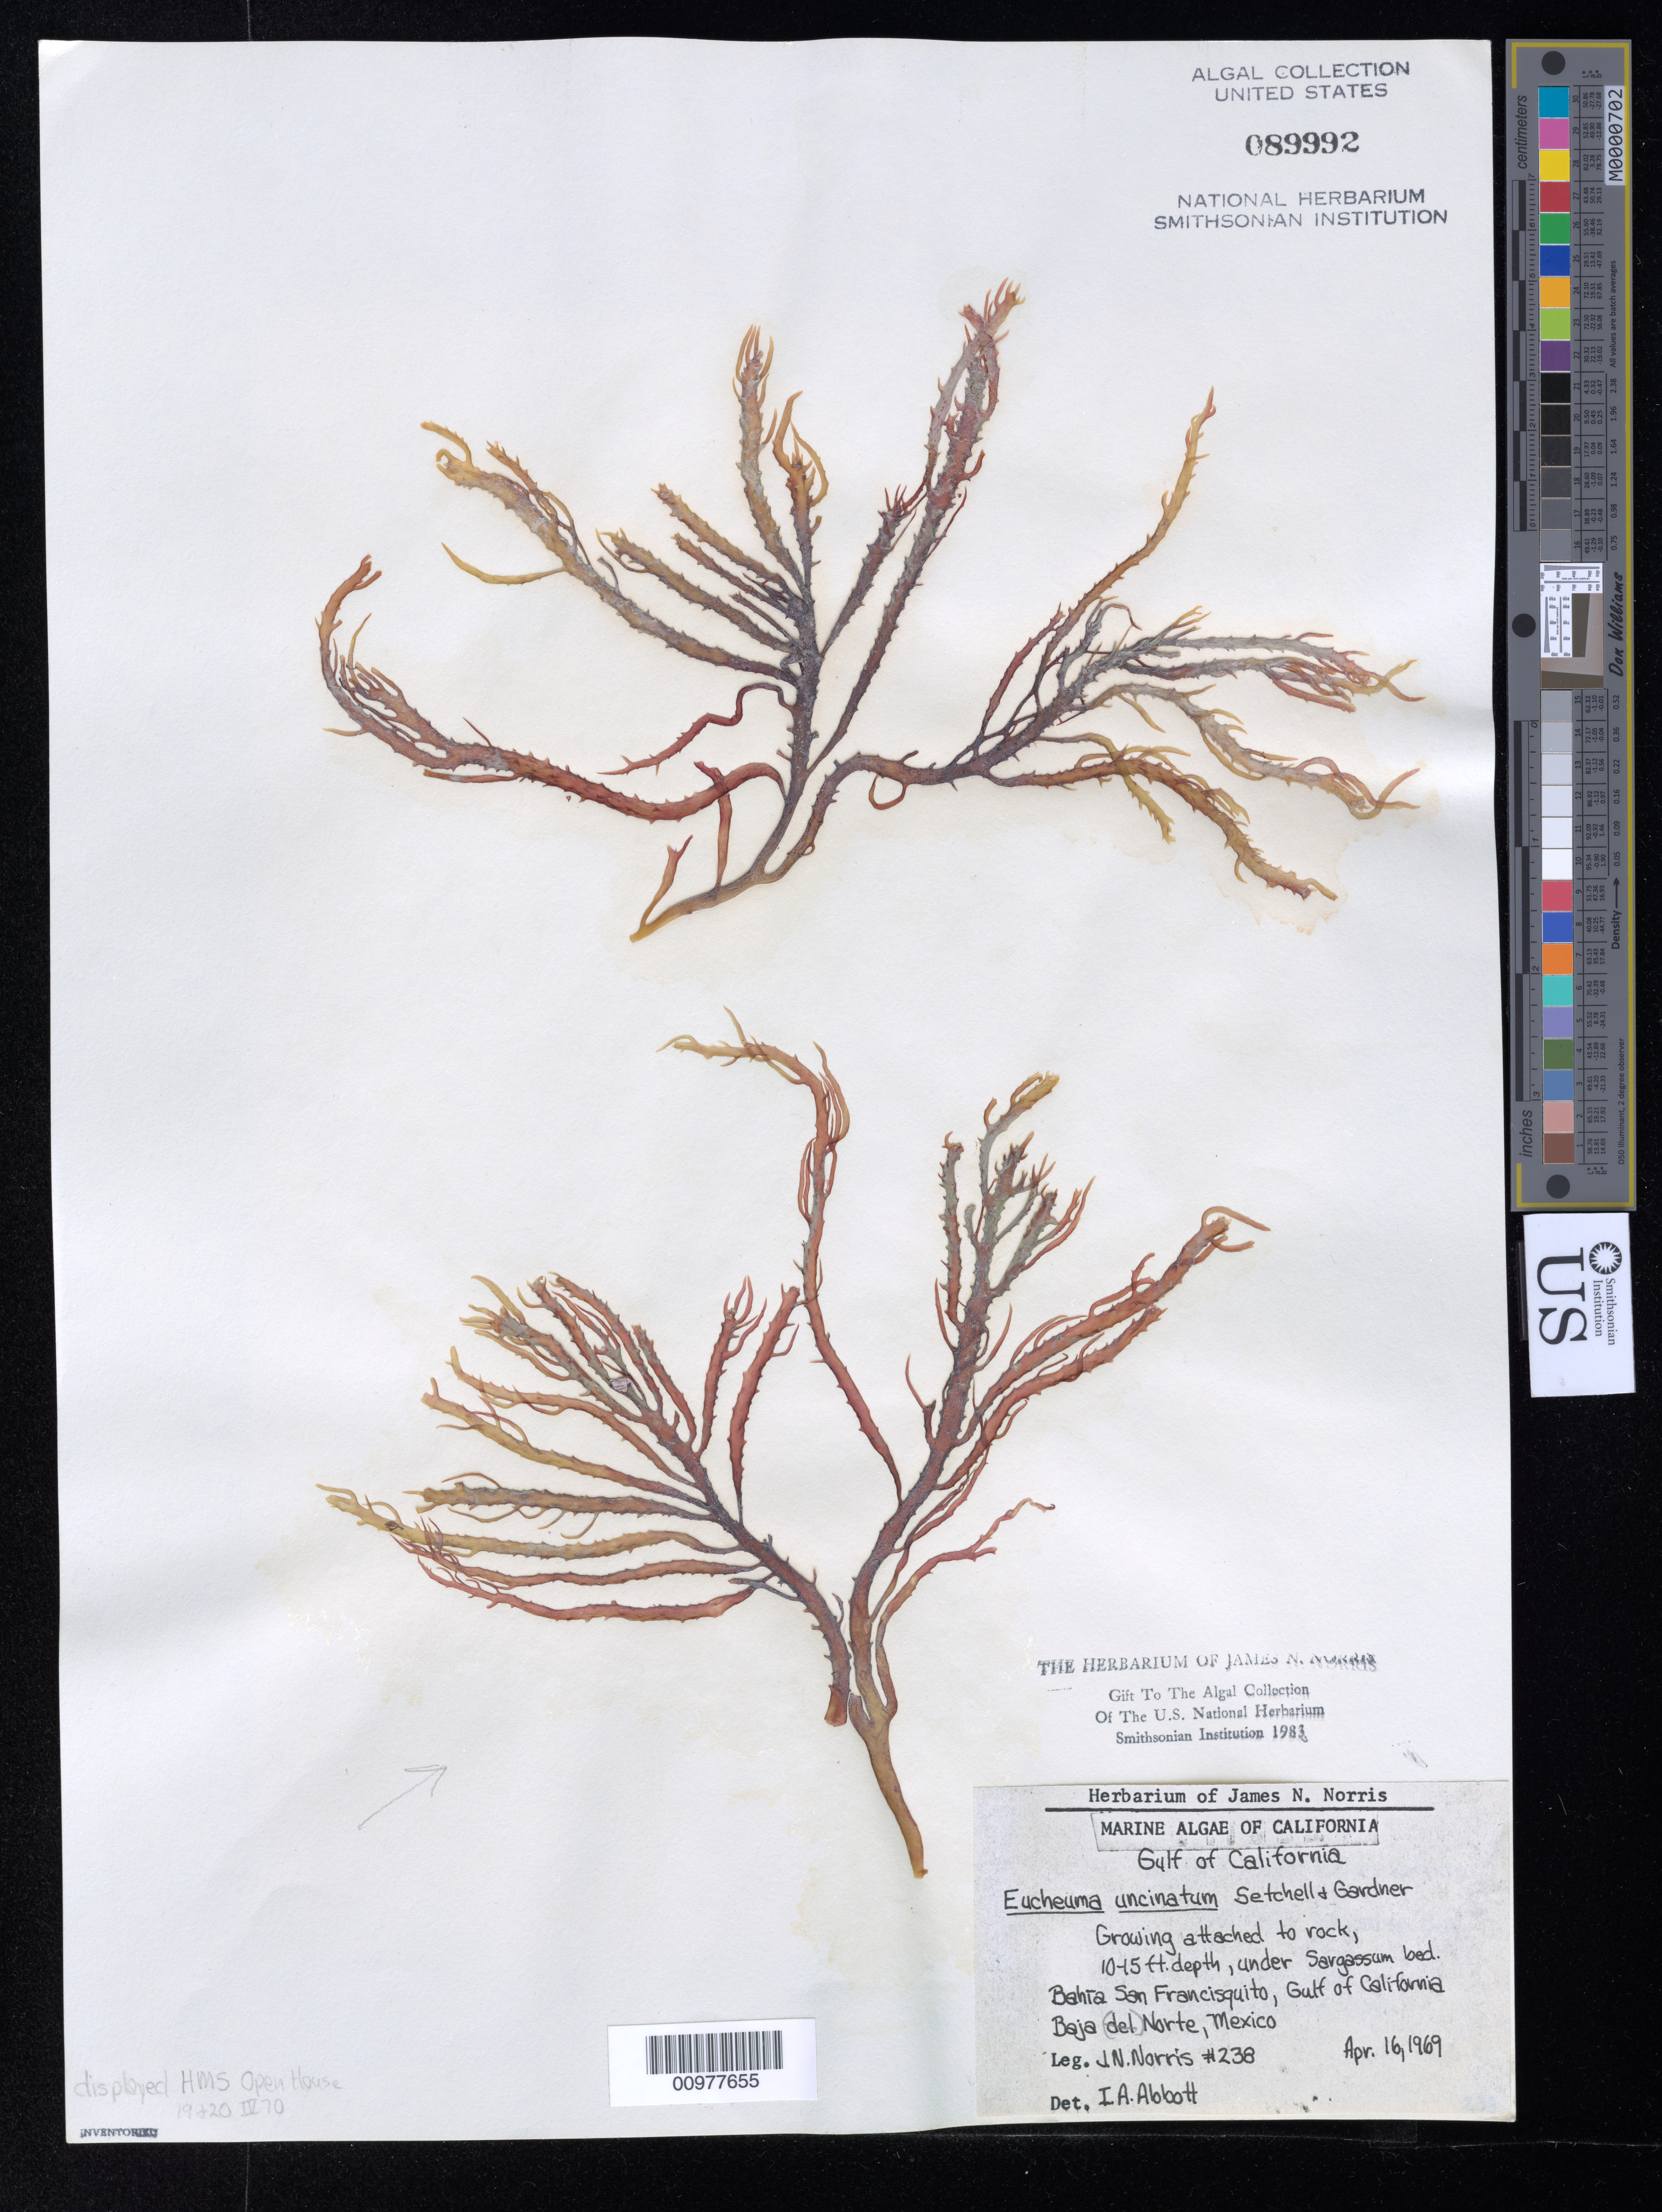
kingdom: Plantae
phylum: Rhodophyta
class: Florideophyceae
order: Gigartinales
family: Solieriaceae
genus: Tacanoosca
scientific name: Tacanoosca uncinata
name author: (Setchell & N.L. Gardner) J.N. Norris et al.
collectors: J. N. Norris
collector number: JN-238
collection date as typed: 16 Apr 1969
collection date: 1969-04-16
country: Mexico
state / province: Baja California Norte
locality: Bahia San Francisquito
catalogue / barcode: US 89992